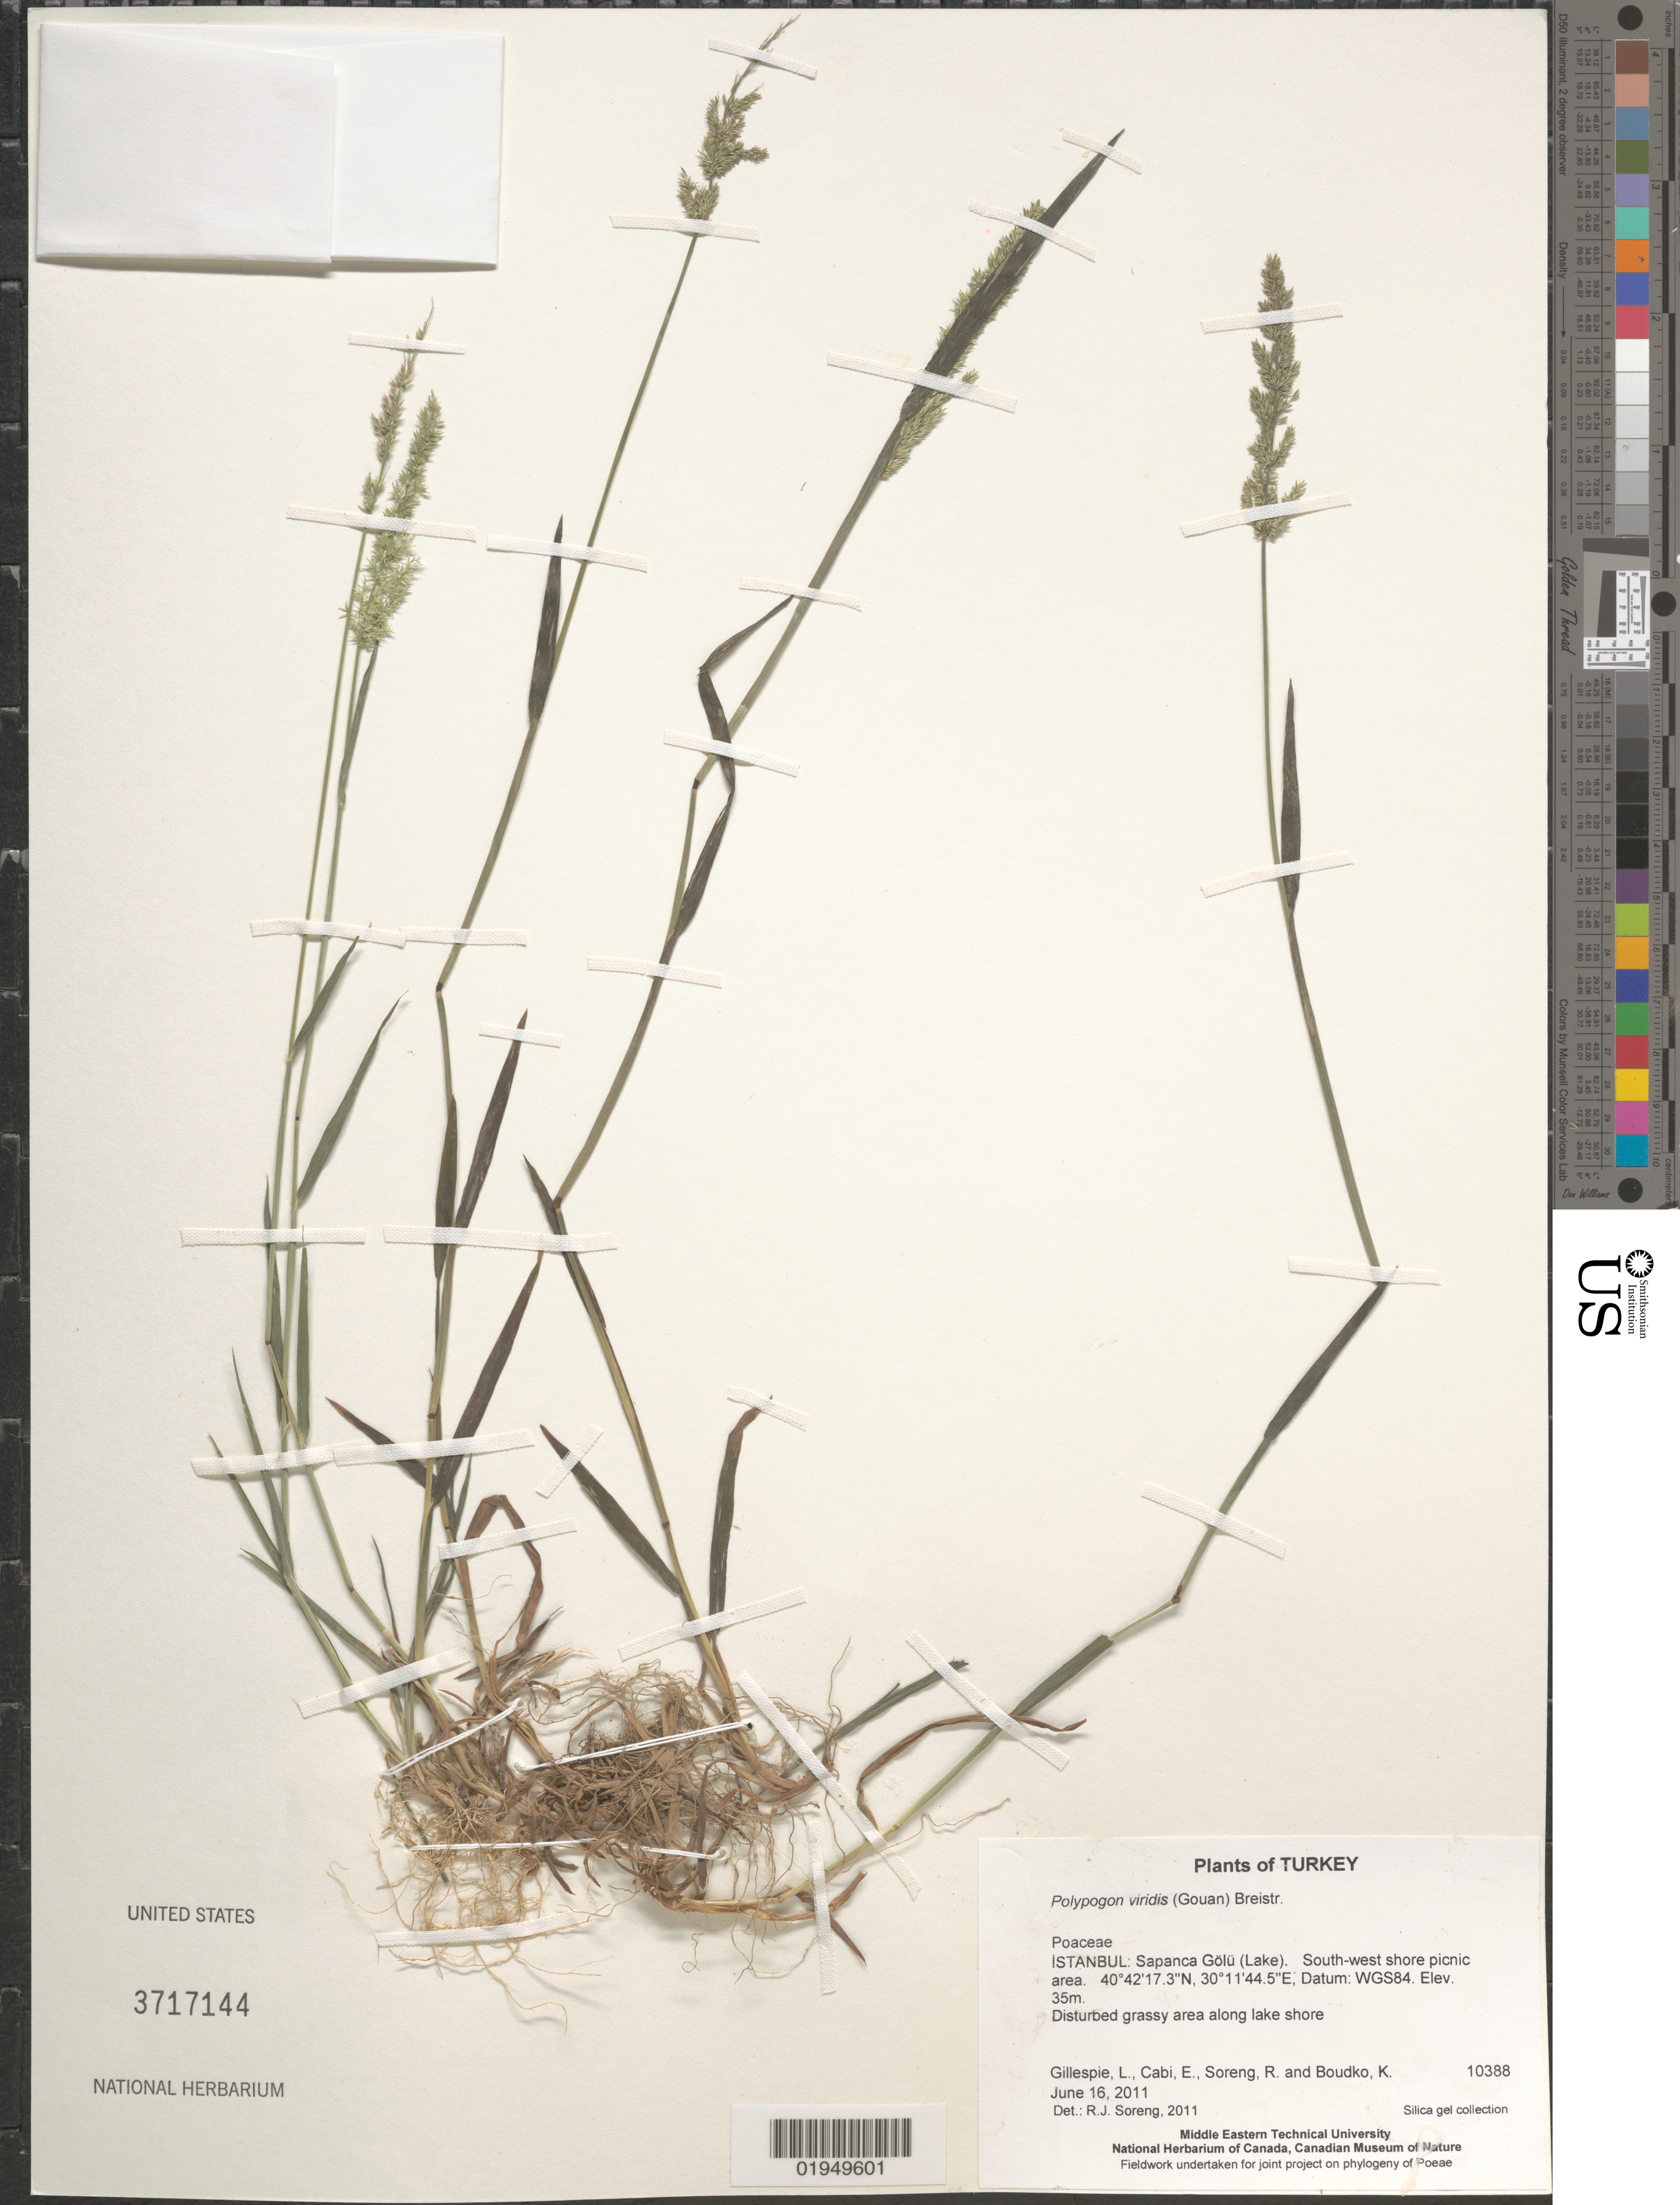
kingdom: Plantae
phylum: Tracheophyta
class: Liliopsida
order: Poales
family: Poaceae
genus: Polypogon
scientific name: Polypogon viridis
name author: (Gouan) Breistroffer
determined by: Soreng, Robert J., Research Associate (BOT), Smithsonian Institution - National Museum of Natural History (UNITED STATES)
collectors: L. J. Gillespie, E. Cabi, R. J. Soreng & K. Boudko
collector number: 10388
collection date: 2011-06-16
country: Turkey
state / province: Istanbul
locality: Sapanca Gölü (Lake). South-west shore picnic area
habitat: Disturbed grassy area along lake shore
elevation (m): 35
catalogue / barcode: US 3717144